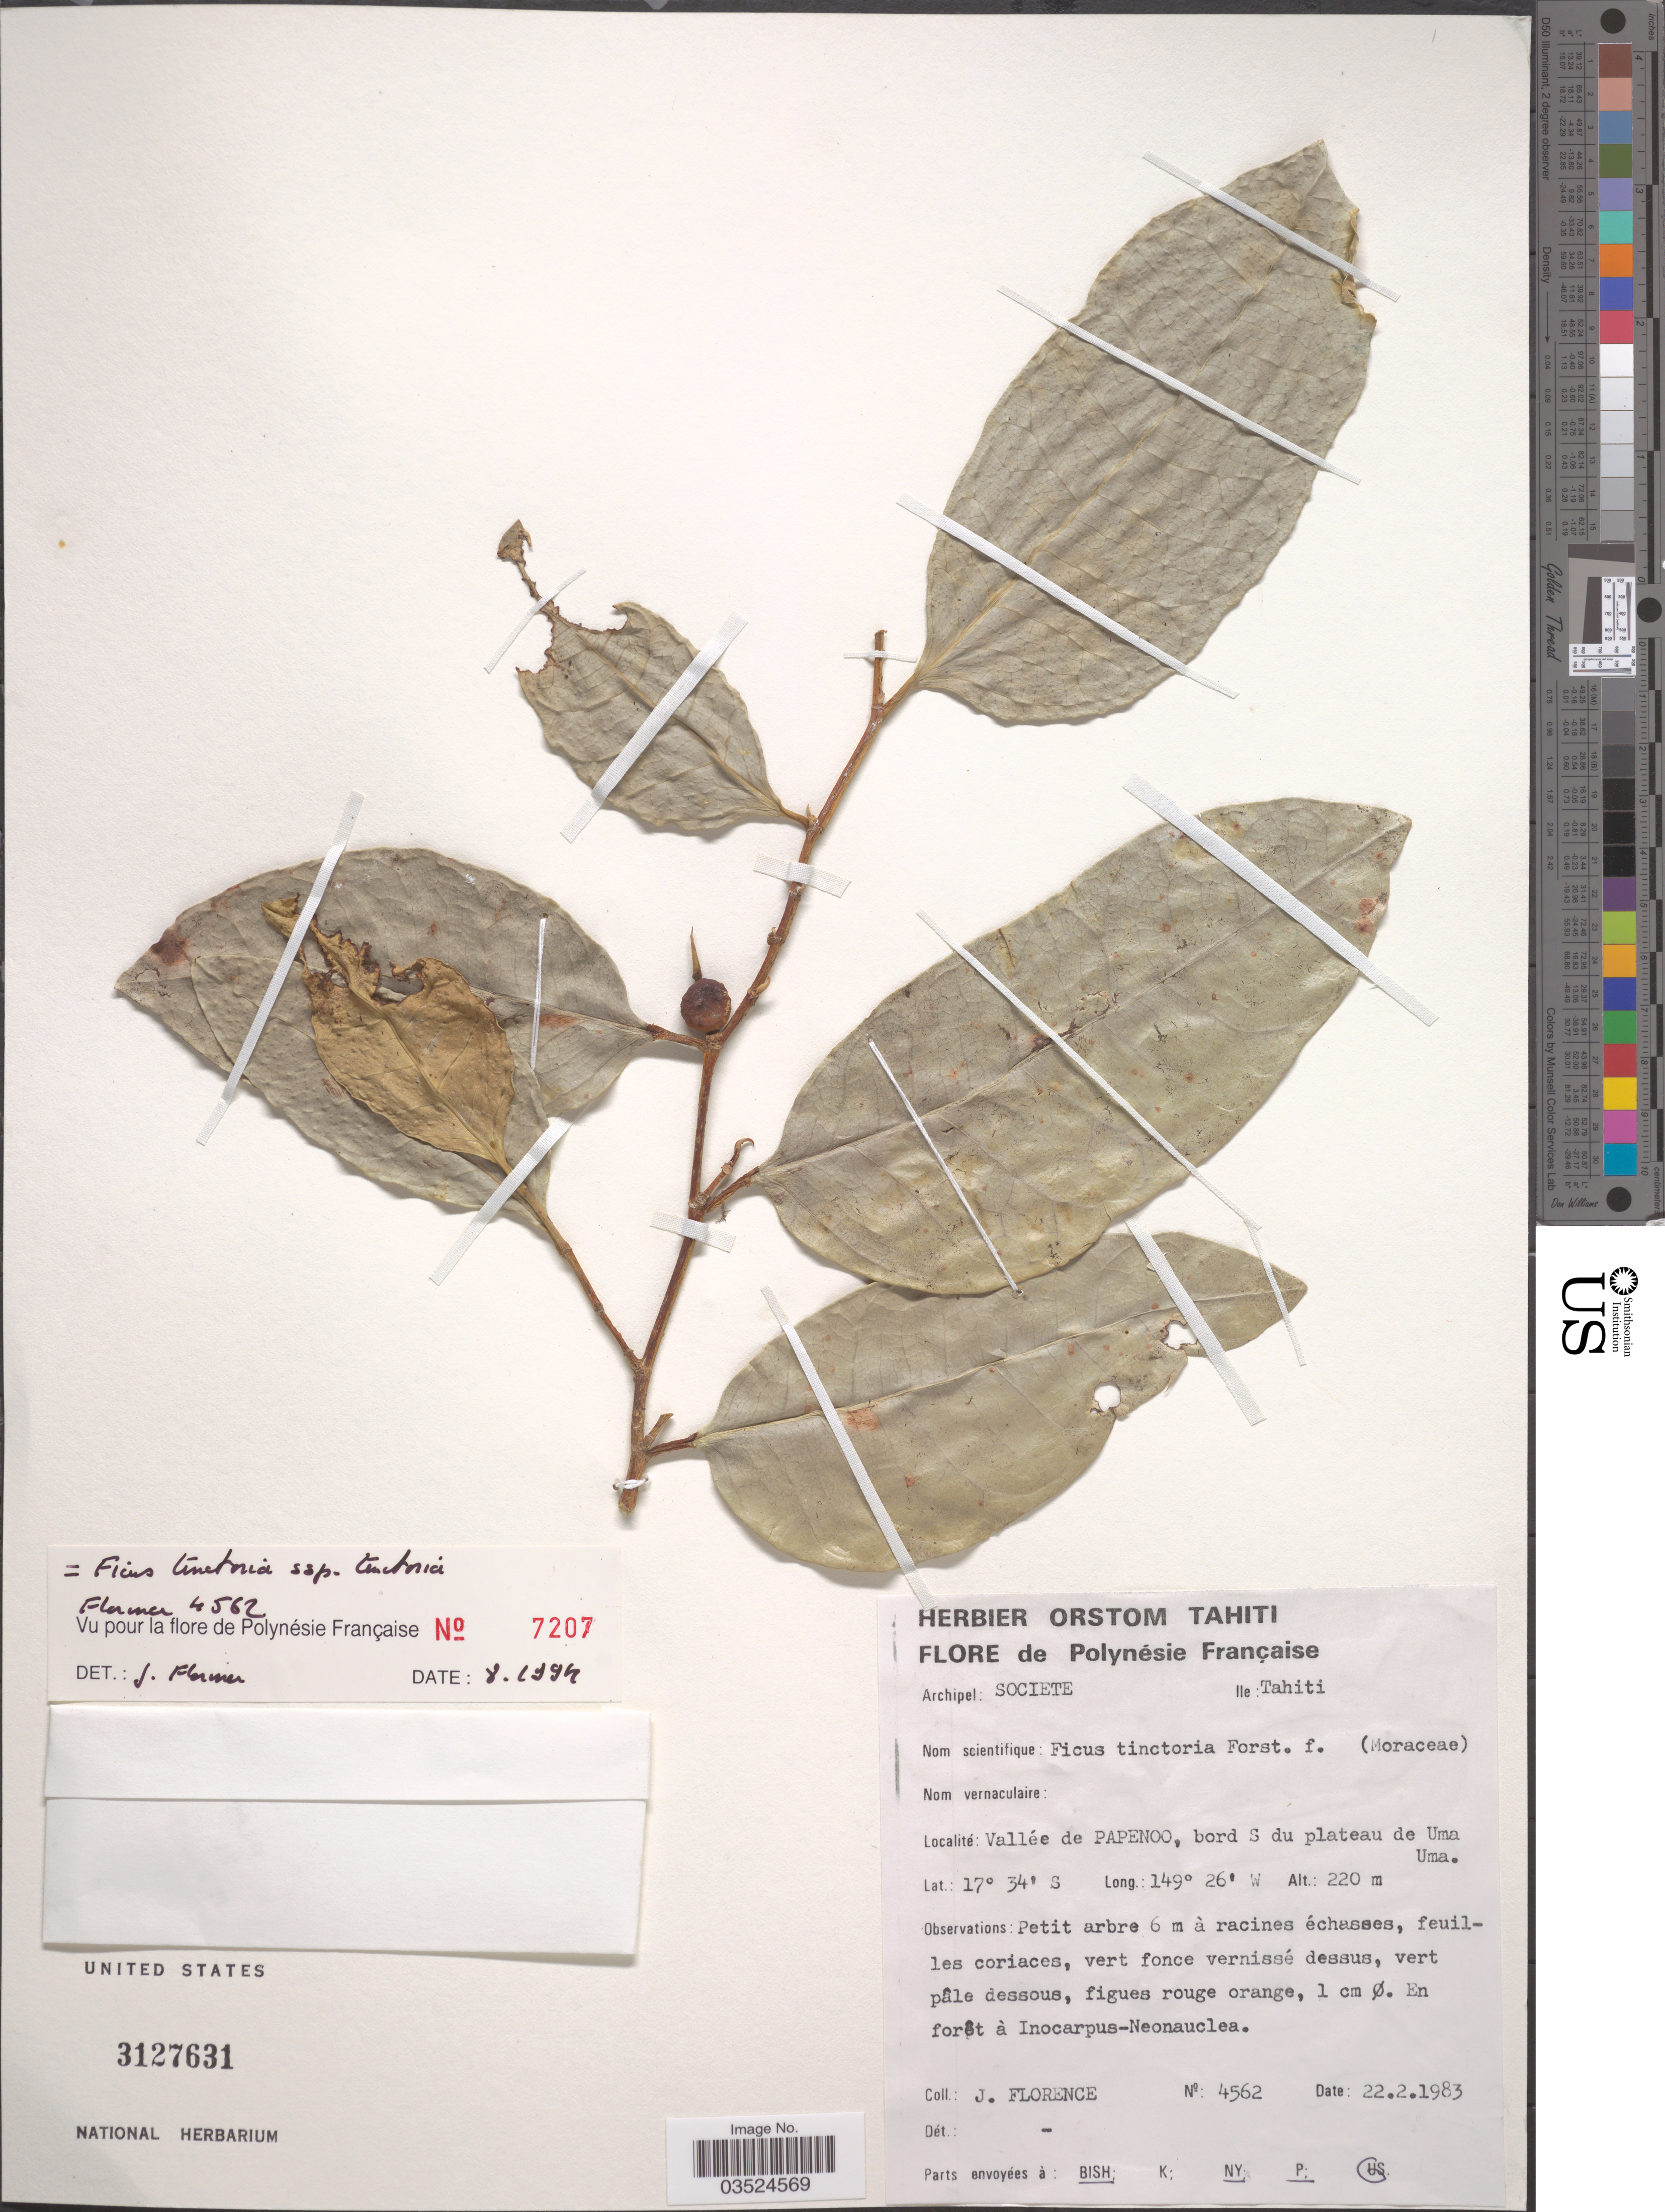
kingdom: Plantae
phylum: Tracheophyta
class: Magnoliopsida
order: Rosales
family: Moraceae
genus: Ficus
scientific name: Ficus tinctoria subsp. tinctoria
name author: G. Forst.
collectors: J. Florence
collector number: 4562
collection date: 1983-02-22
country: French Polynesia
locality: Archipel: Societe. Ile: Tahiti. Vallée de Papenoo, bord S du plateau de Uma Uma.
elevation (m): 220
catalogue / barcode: US 3127631